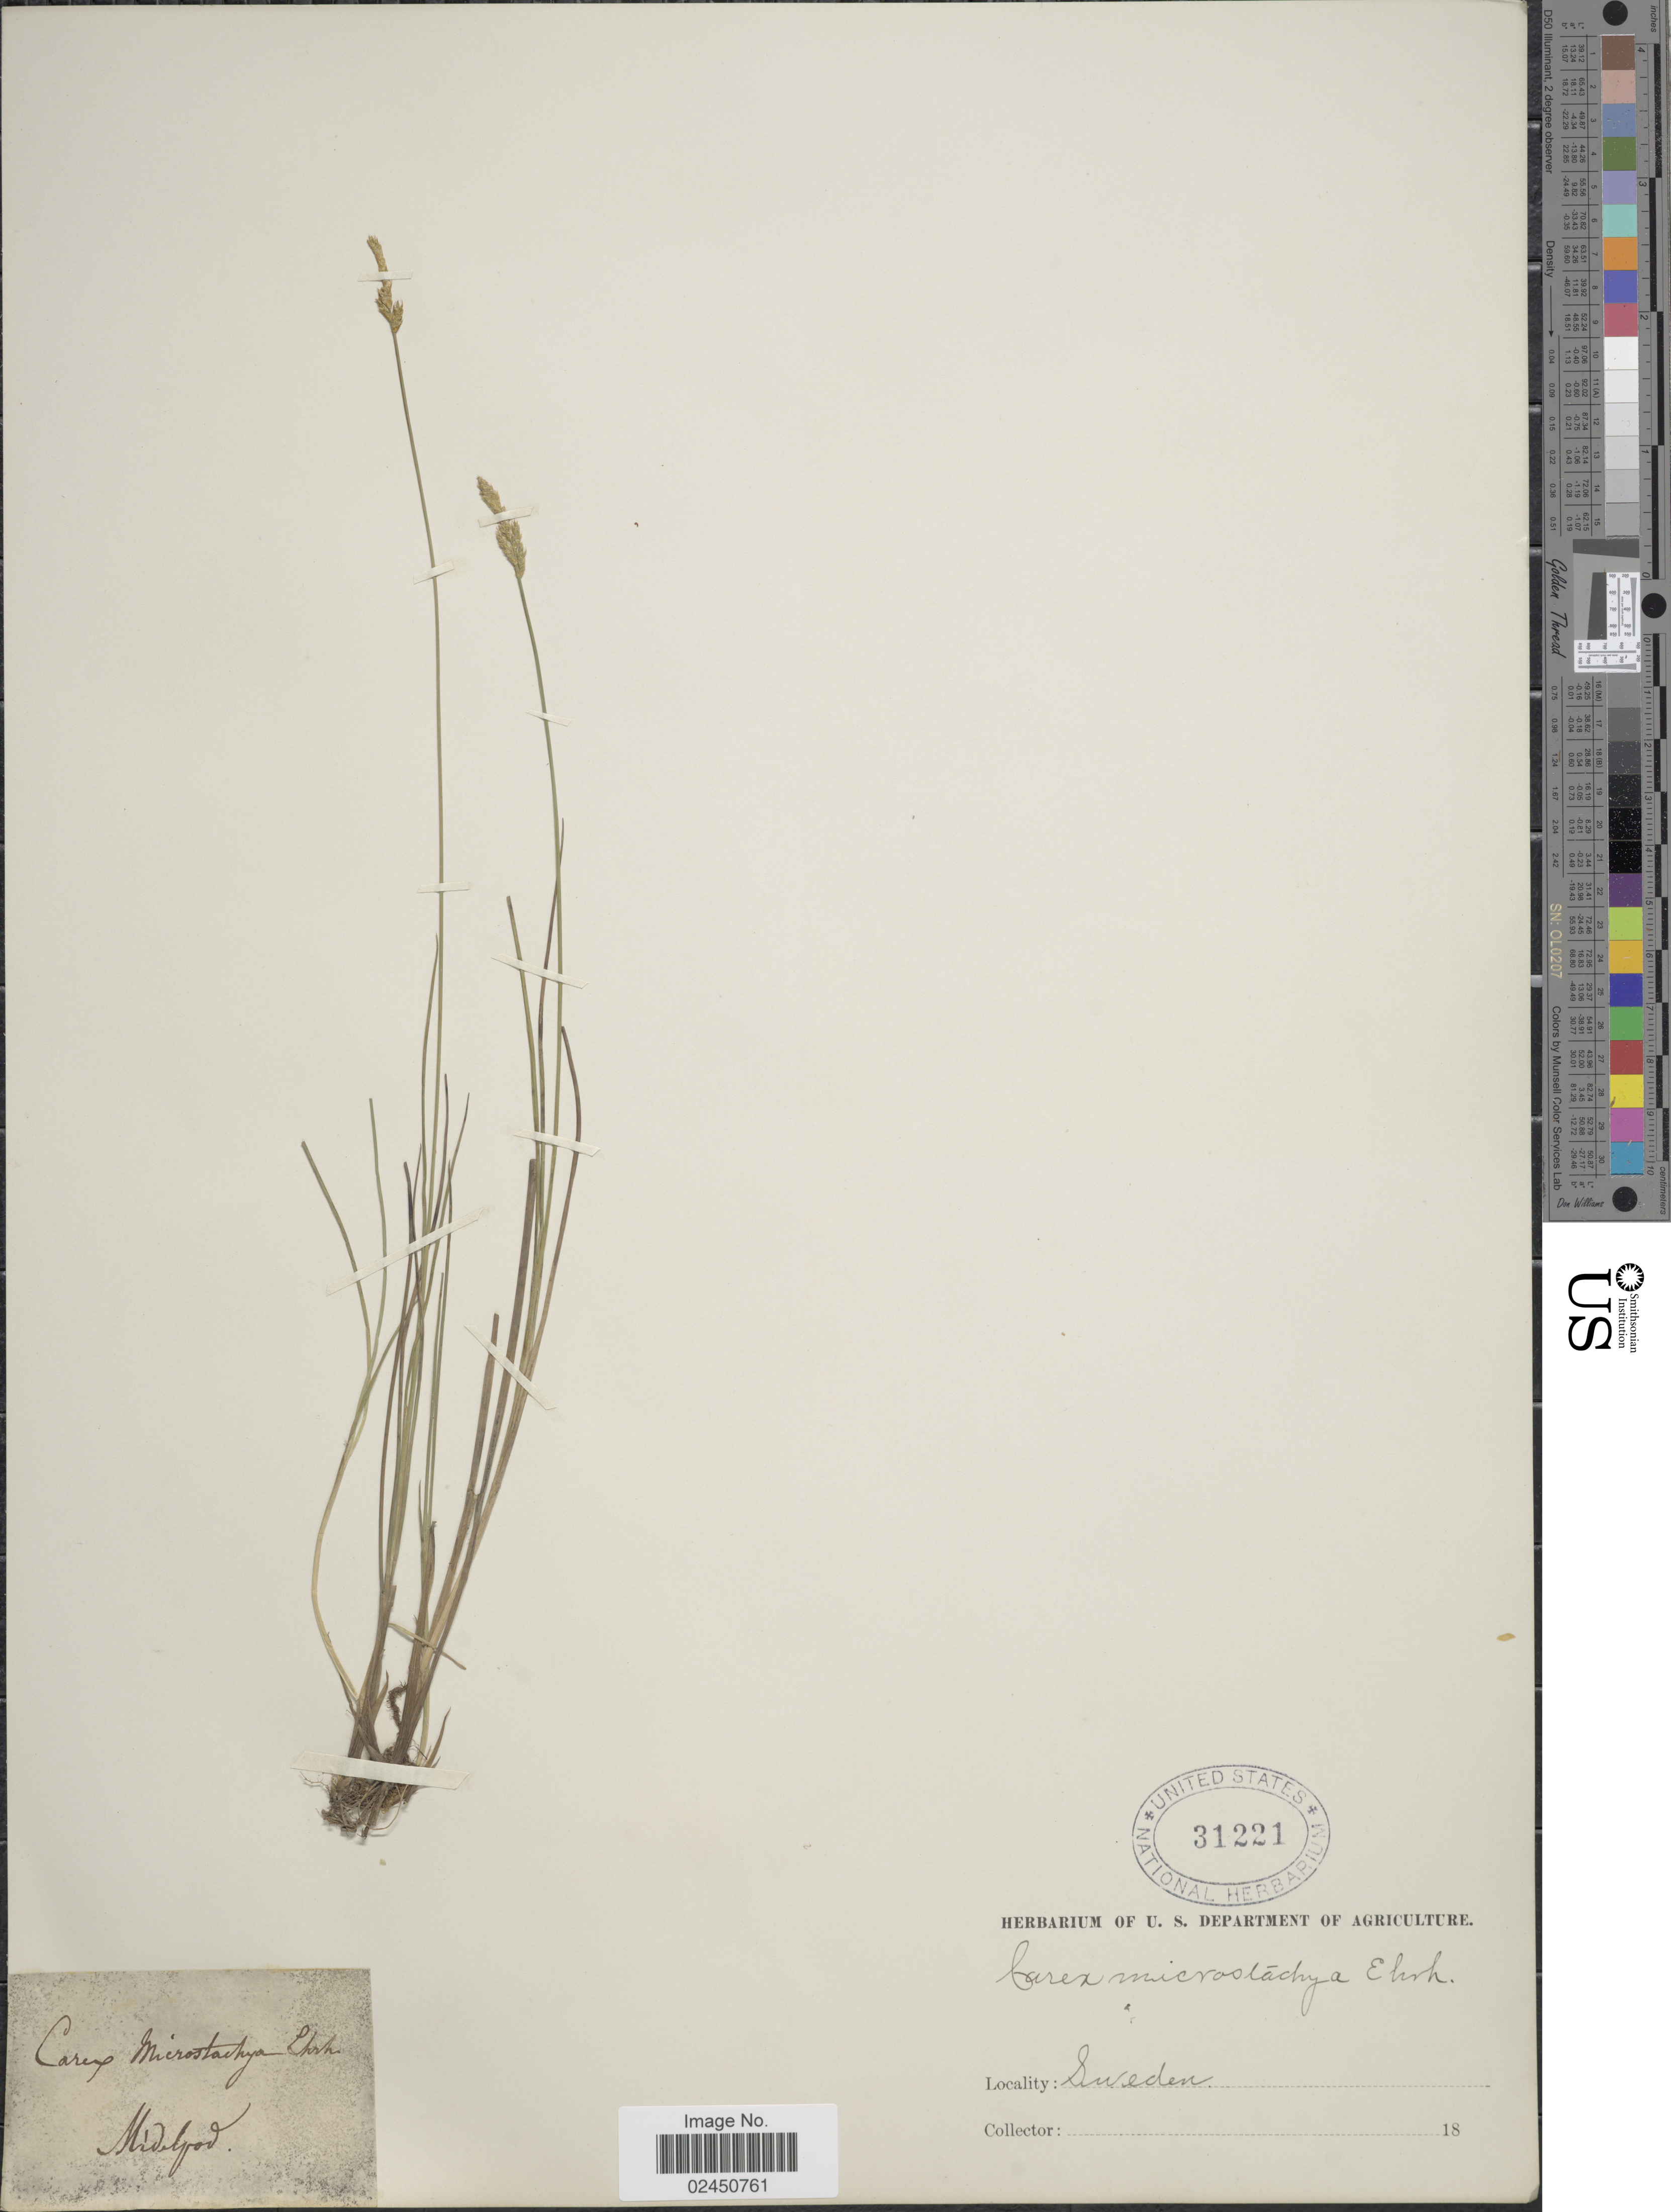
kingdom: Plantae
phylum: Tracheophyta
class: Liliopsida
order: Poales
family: Cyperaceae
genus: Carex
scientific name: Carex x microstachya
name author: Ehrh.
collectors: ex herb. U. S. Department of Agriculture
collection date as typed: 18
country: Sweden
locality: Midelpod [unsure placement]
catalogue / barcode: US 31221